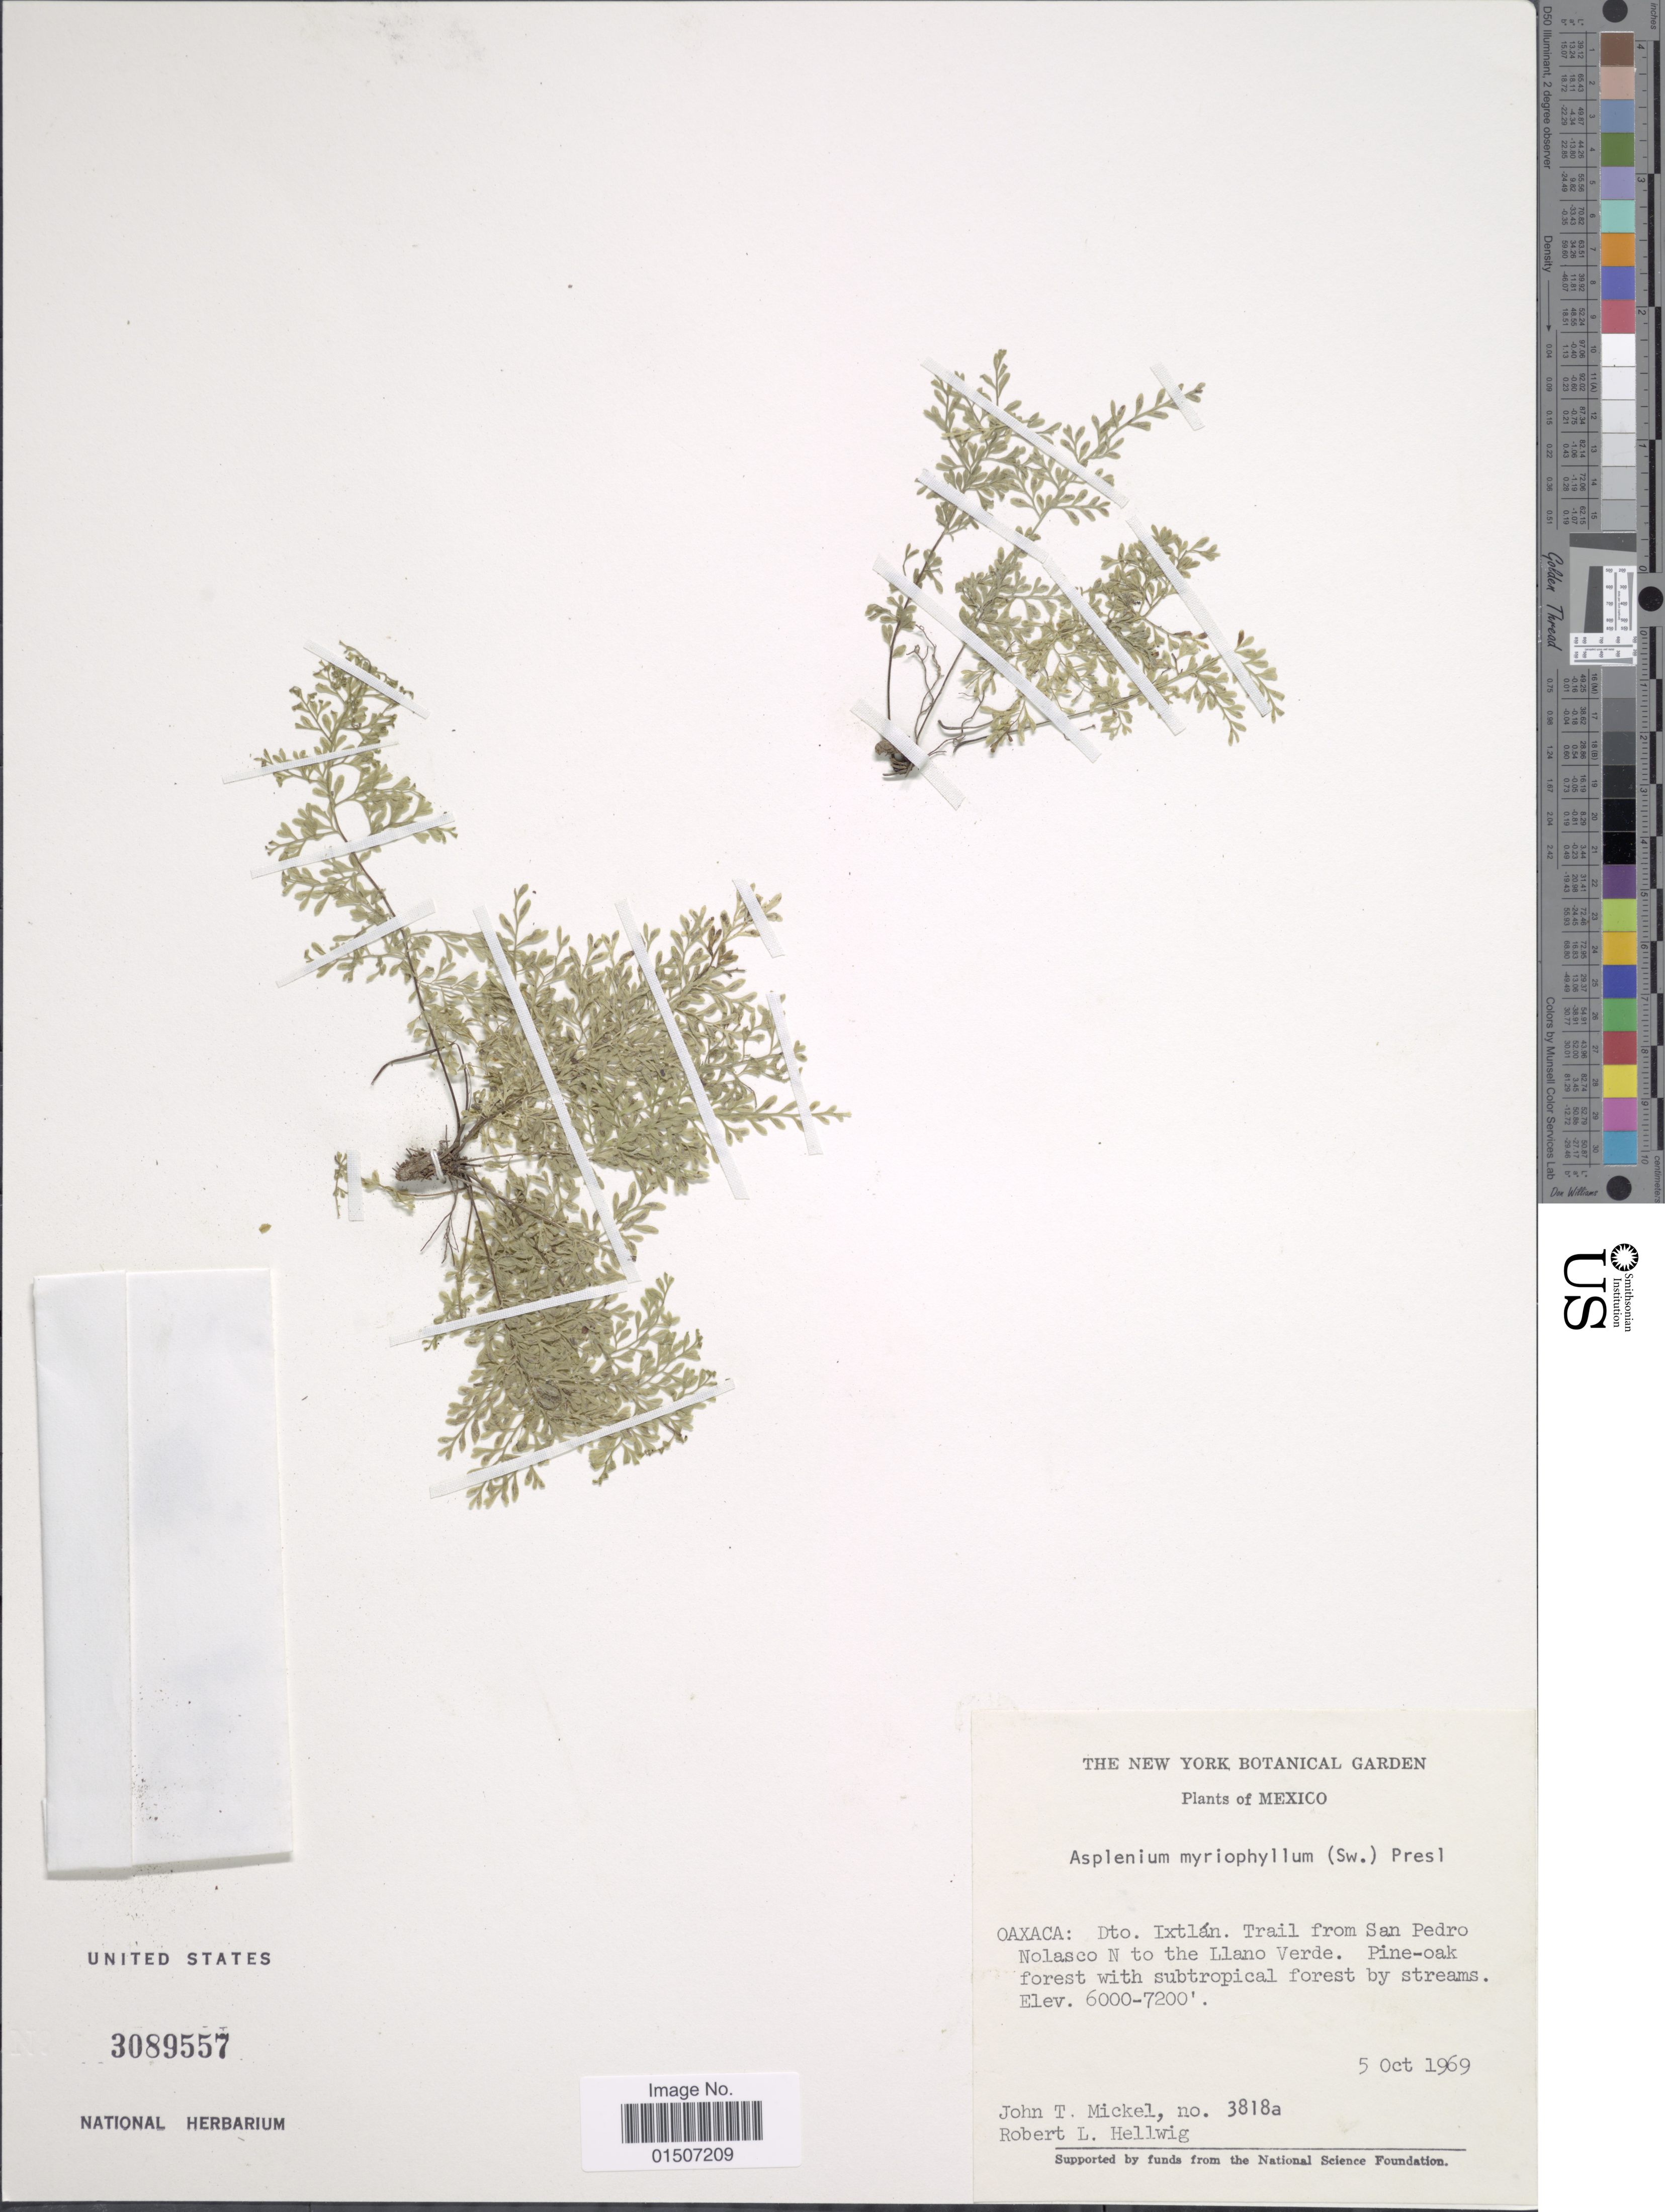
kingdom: Plantae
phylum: Tracheophyta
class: Polypodiopsida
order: Polypodiales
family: Aspleniaceae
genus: Asplenium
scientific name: Asplenium myriophyllum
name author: (Sw.) C. Presl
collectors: J. T. Mickel & R. Hellwig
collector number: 3818a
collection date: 1969-10-05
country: Mexico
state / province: Oaxaca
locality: Dto Ixtlán. Trail from San Pedro Nolasco N to the LLano Verde. Pine-oak forest with subtropical forest by stream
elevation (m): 1829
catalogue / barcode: US 3089557